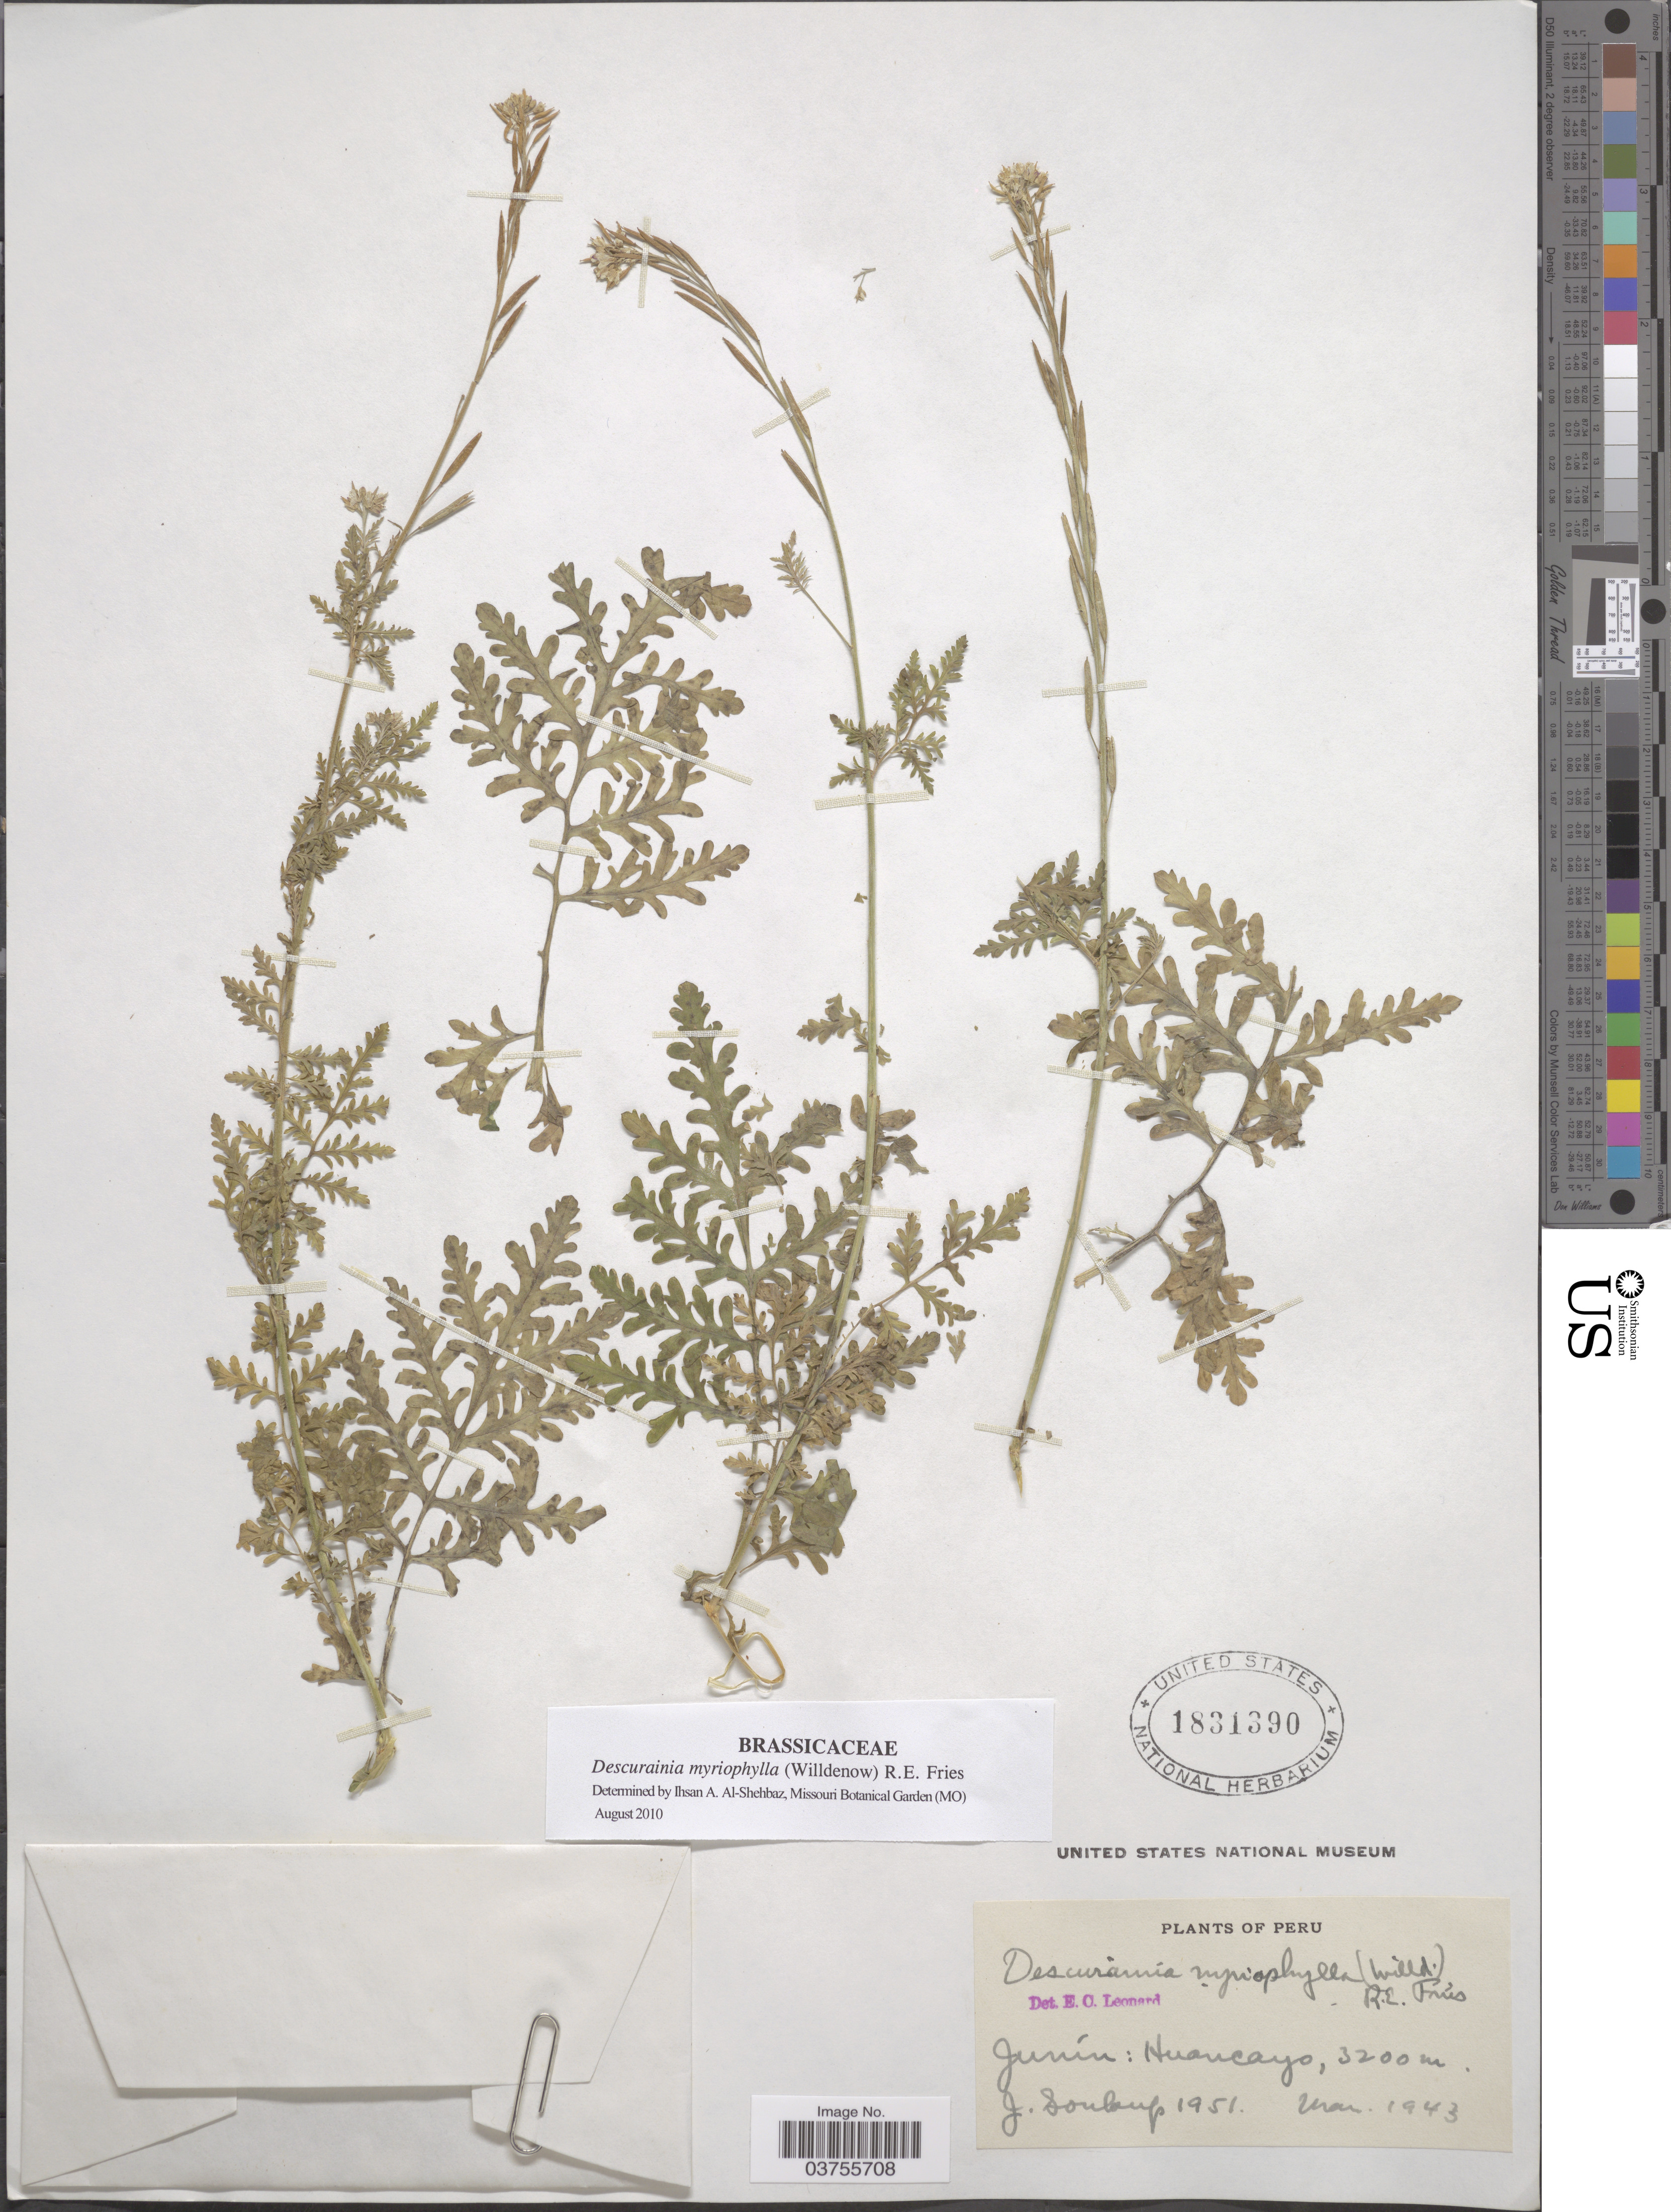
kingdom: Plantae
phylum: Tracheophyta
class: Magnoliopsida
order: Brassicales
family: Brassicaceae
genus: Descurainia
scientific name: Descurainia myriophylla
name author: (Willd.) R.E. Fr.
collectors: J. Soukup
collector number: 1951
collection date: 1943-03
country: Peru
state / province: Junín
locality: Huancayo.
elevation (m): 3200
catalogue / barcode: US 1831390